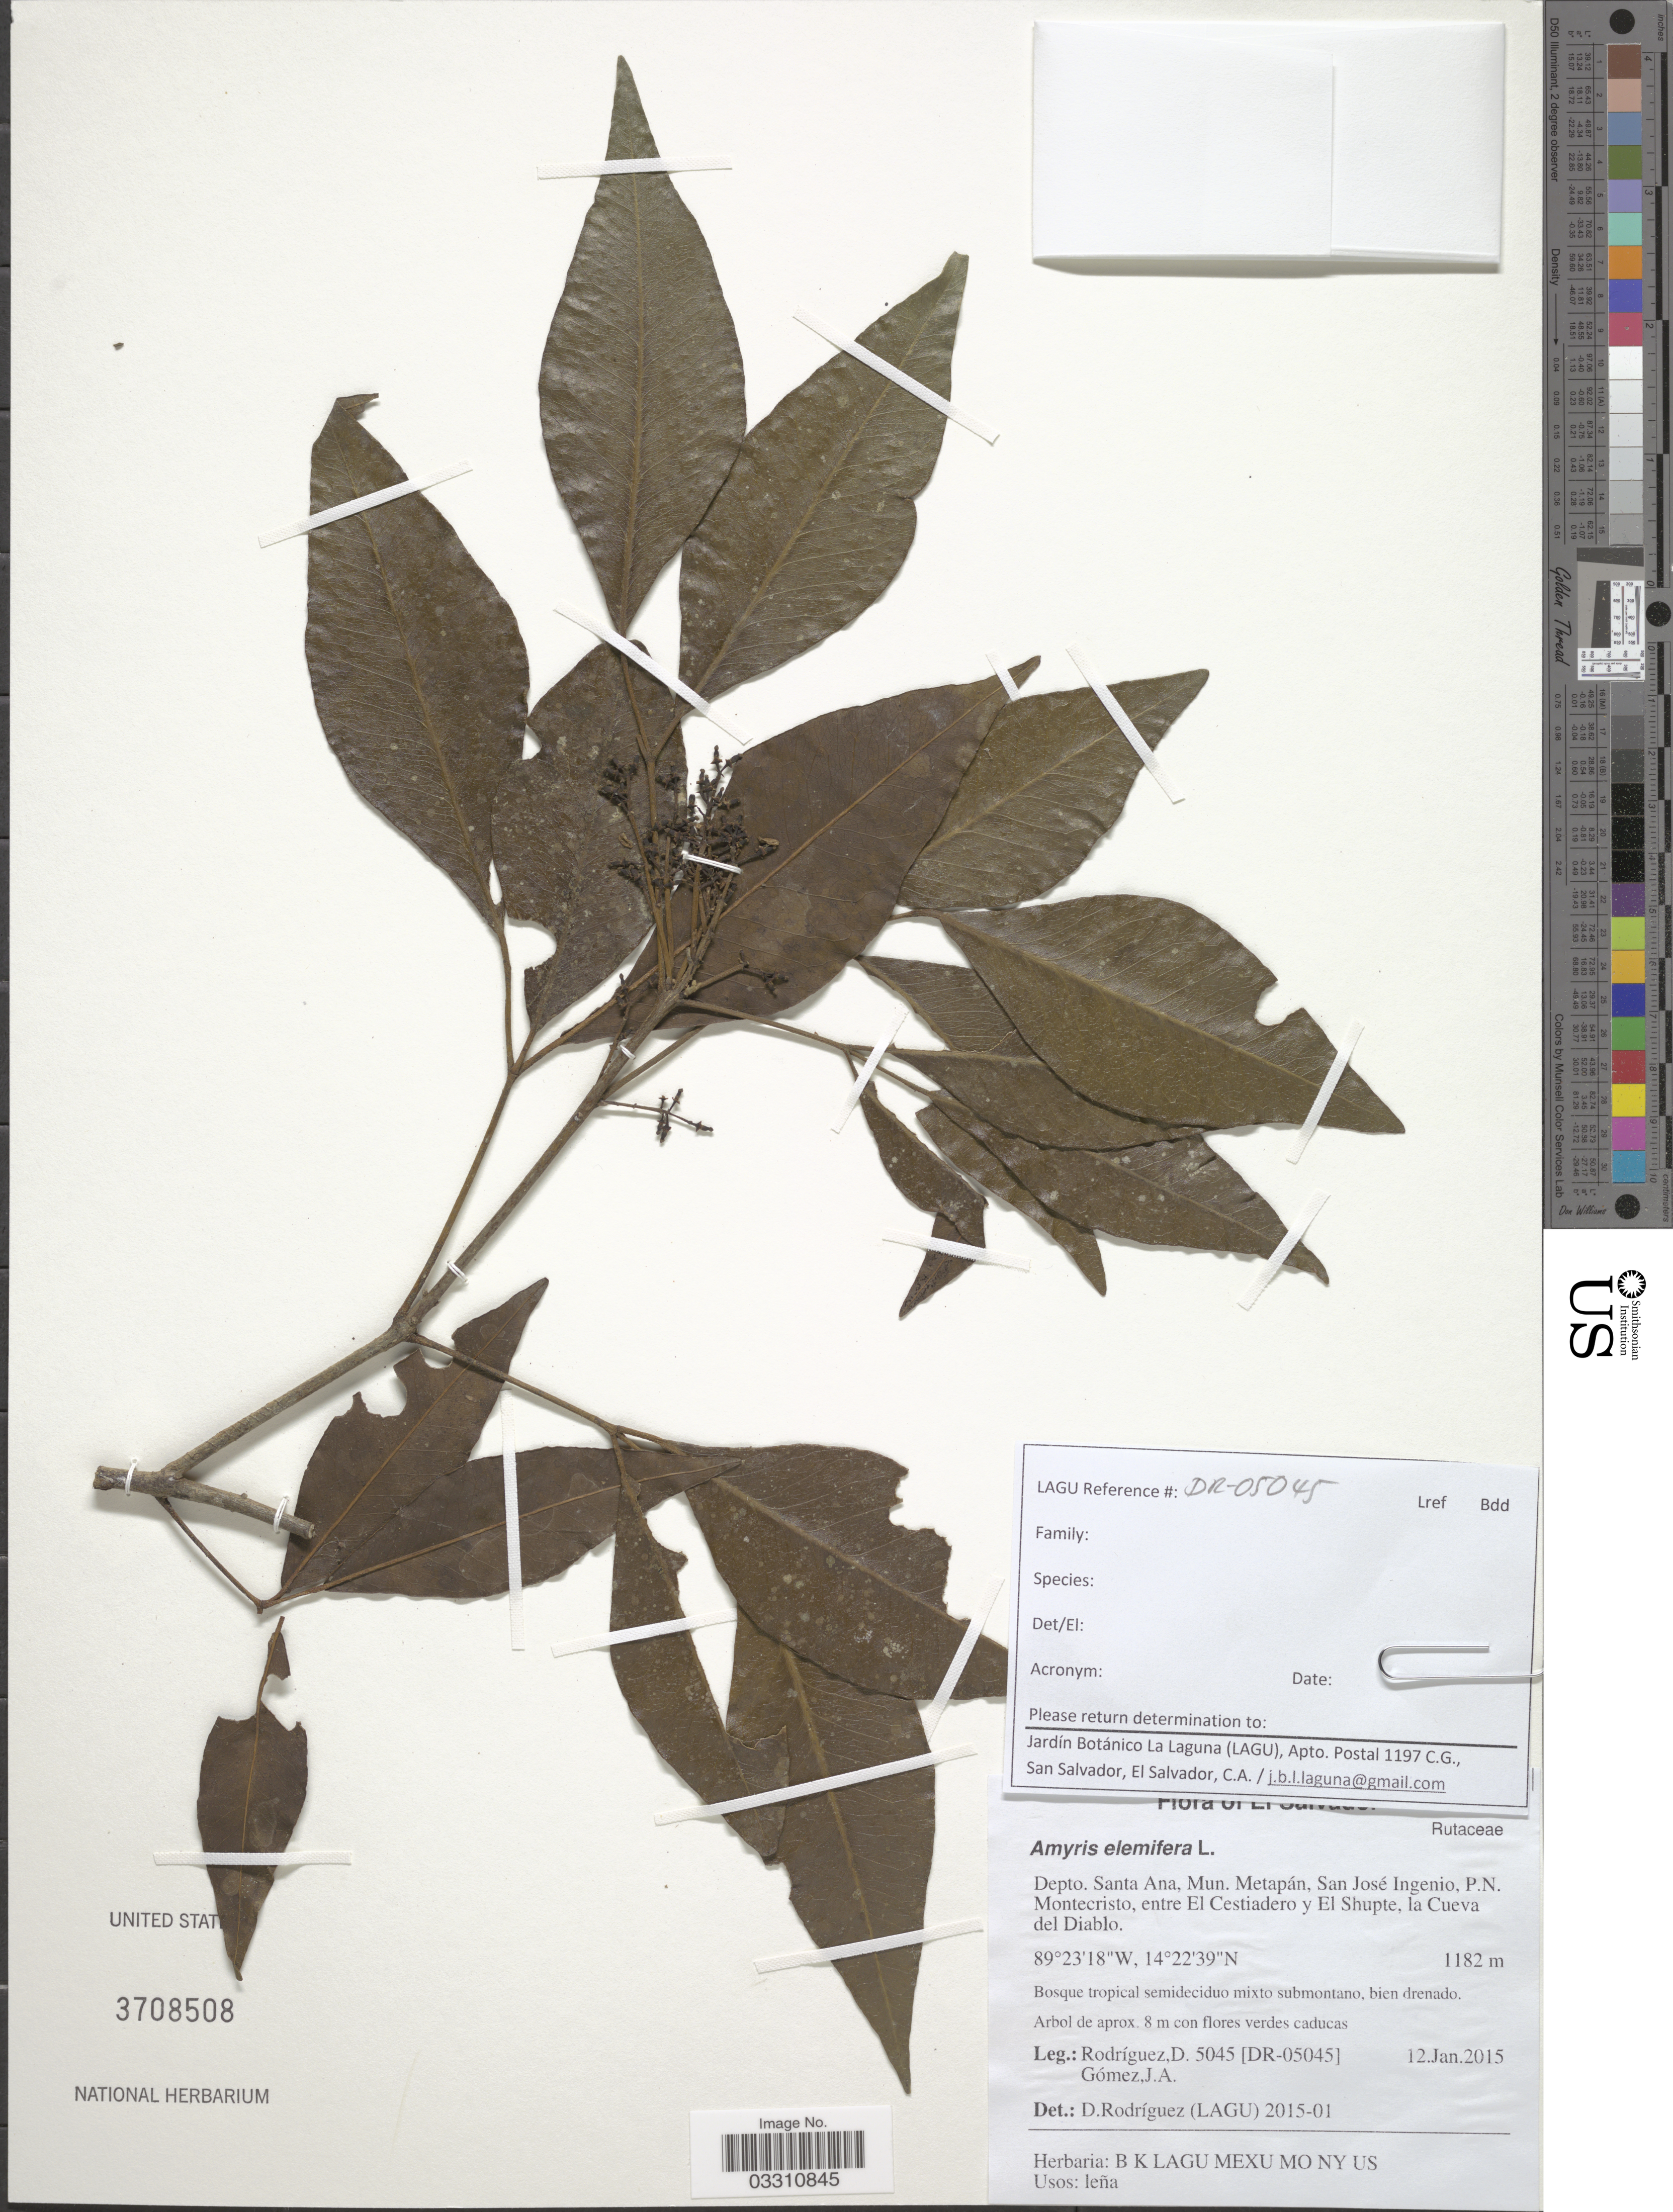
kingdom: Plantae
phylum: Tracheophyta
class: Magnoliopsida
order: Sapindales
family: Rutaceae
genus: Amyris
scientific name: Amyris elemifera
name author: L.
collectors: D. Rodriguez & J. Gomez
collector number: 5045 [DR-05045]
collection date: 2015-01-12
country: El Salvador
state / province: Santa Ana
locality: Depto. Santa Ana, Mun Metapán, San José Ingenio, P.N. Montecristo, entre El Cestiadero y El Shupte, la Cueva del Diablo.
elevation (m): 1182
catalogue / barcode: US 3708508